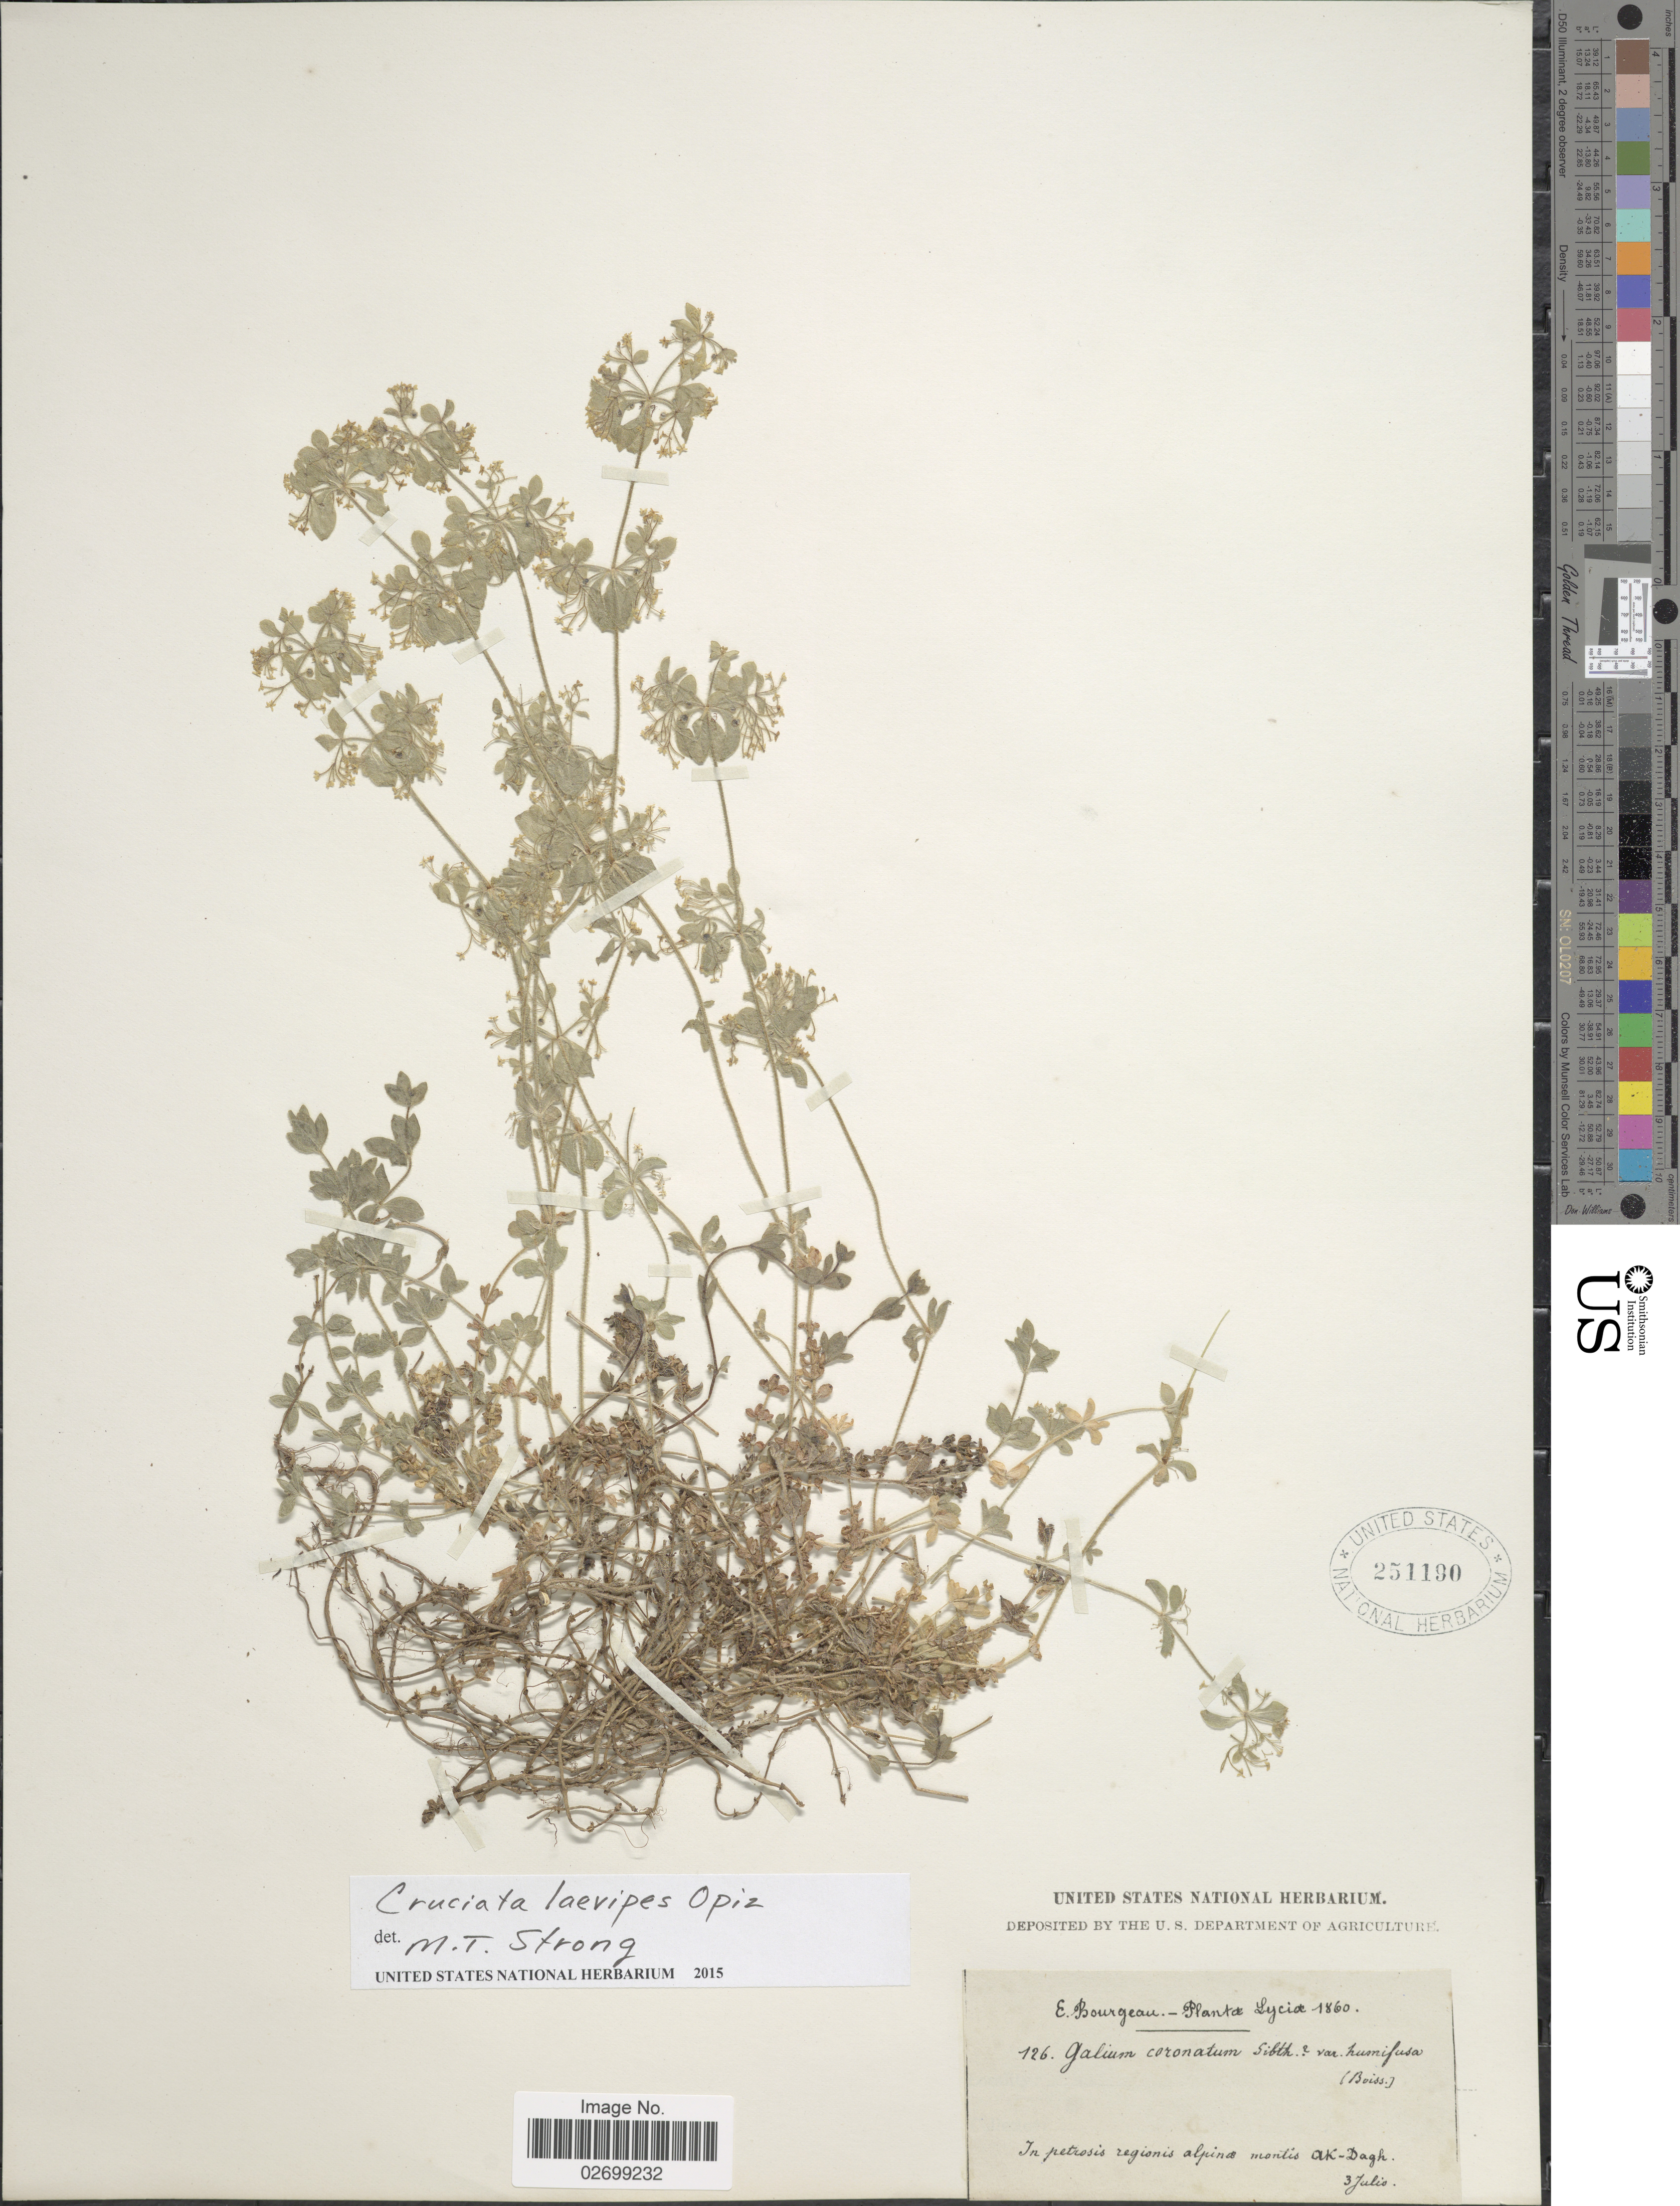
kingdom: Plantae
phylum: Tracheophyta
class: Magnoliopsida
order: Gentianales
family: Rubiaceae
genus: Cruciata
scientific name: Cruciata laevipes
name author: Opiz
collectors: E. Bourgeau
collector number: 126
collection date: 1860-07-03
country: Turkey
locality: Lycia, in petrosis regionis alpinas montis Ak-Dagh.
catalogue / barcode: US 251190